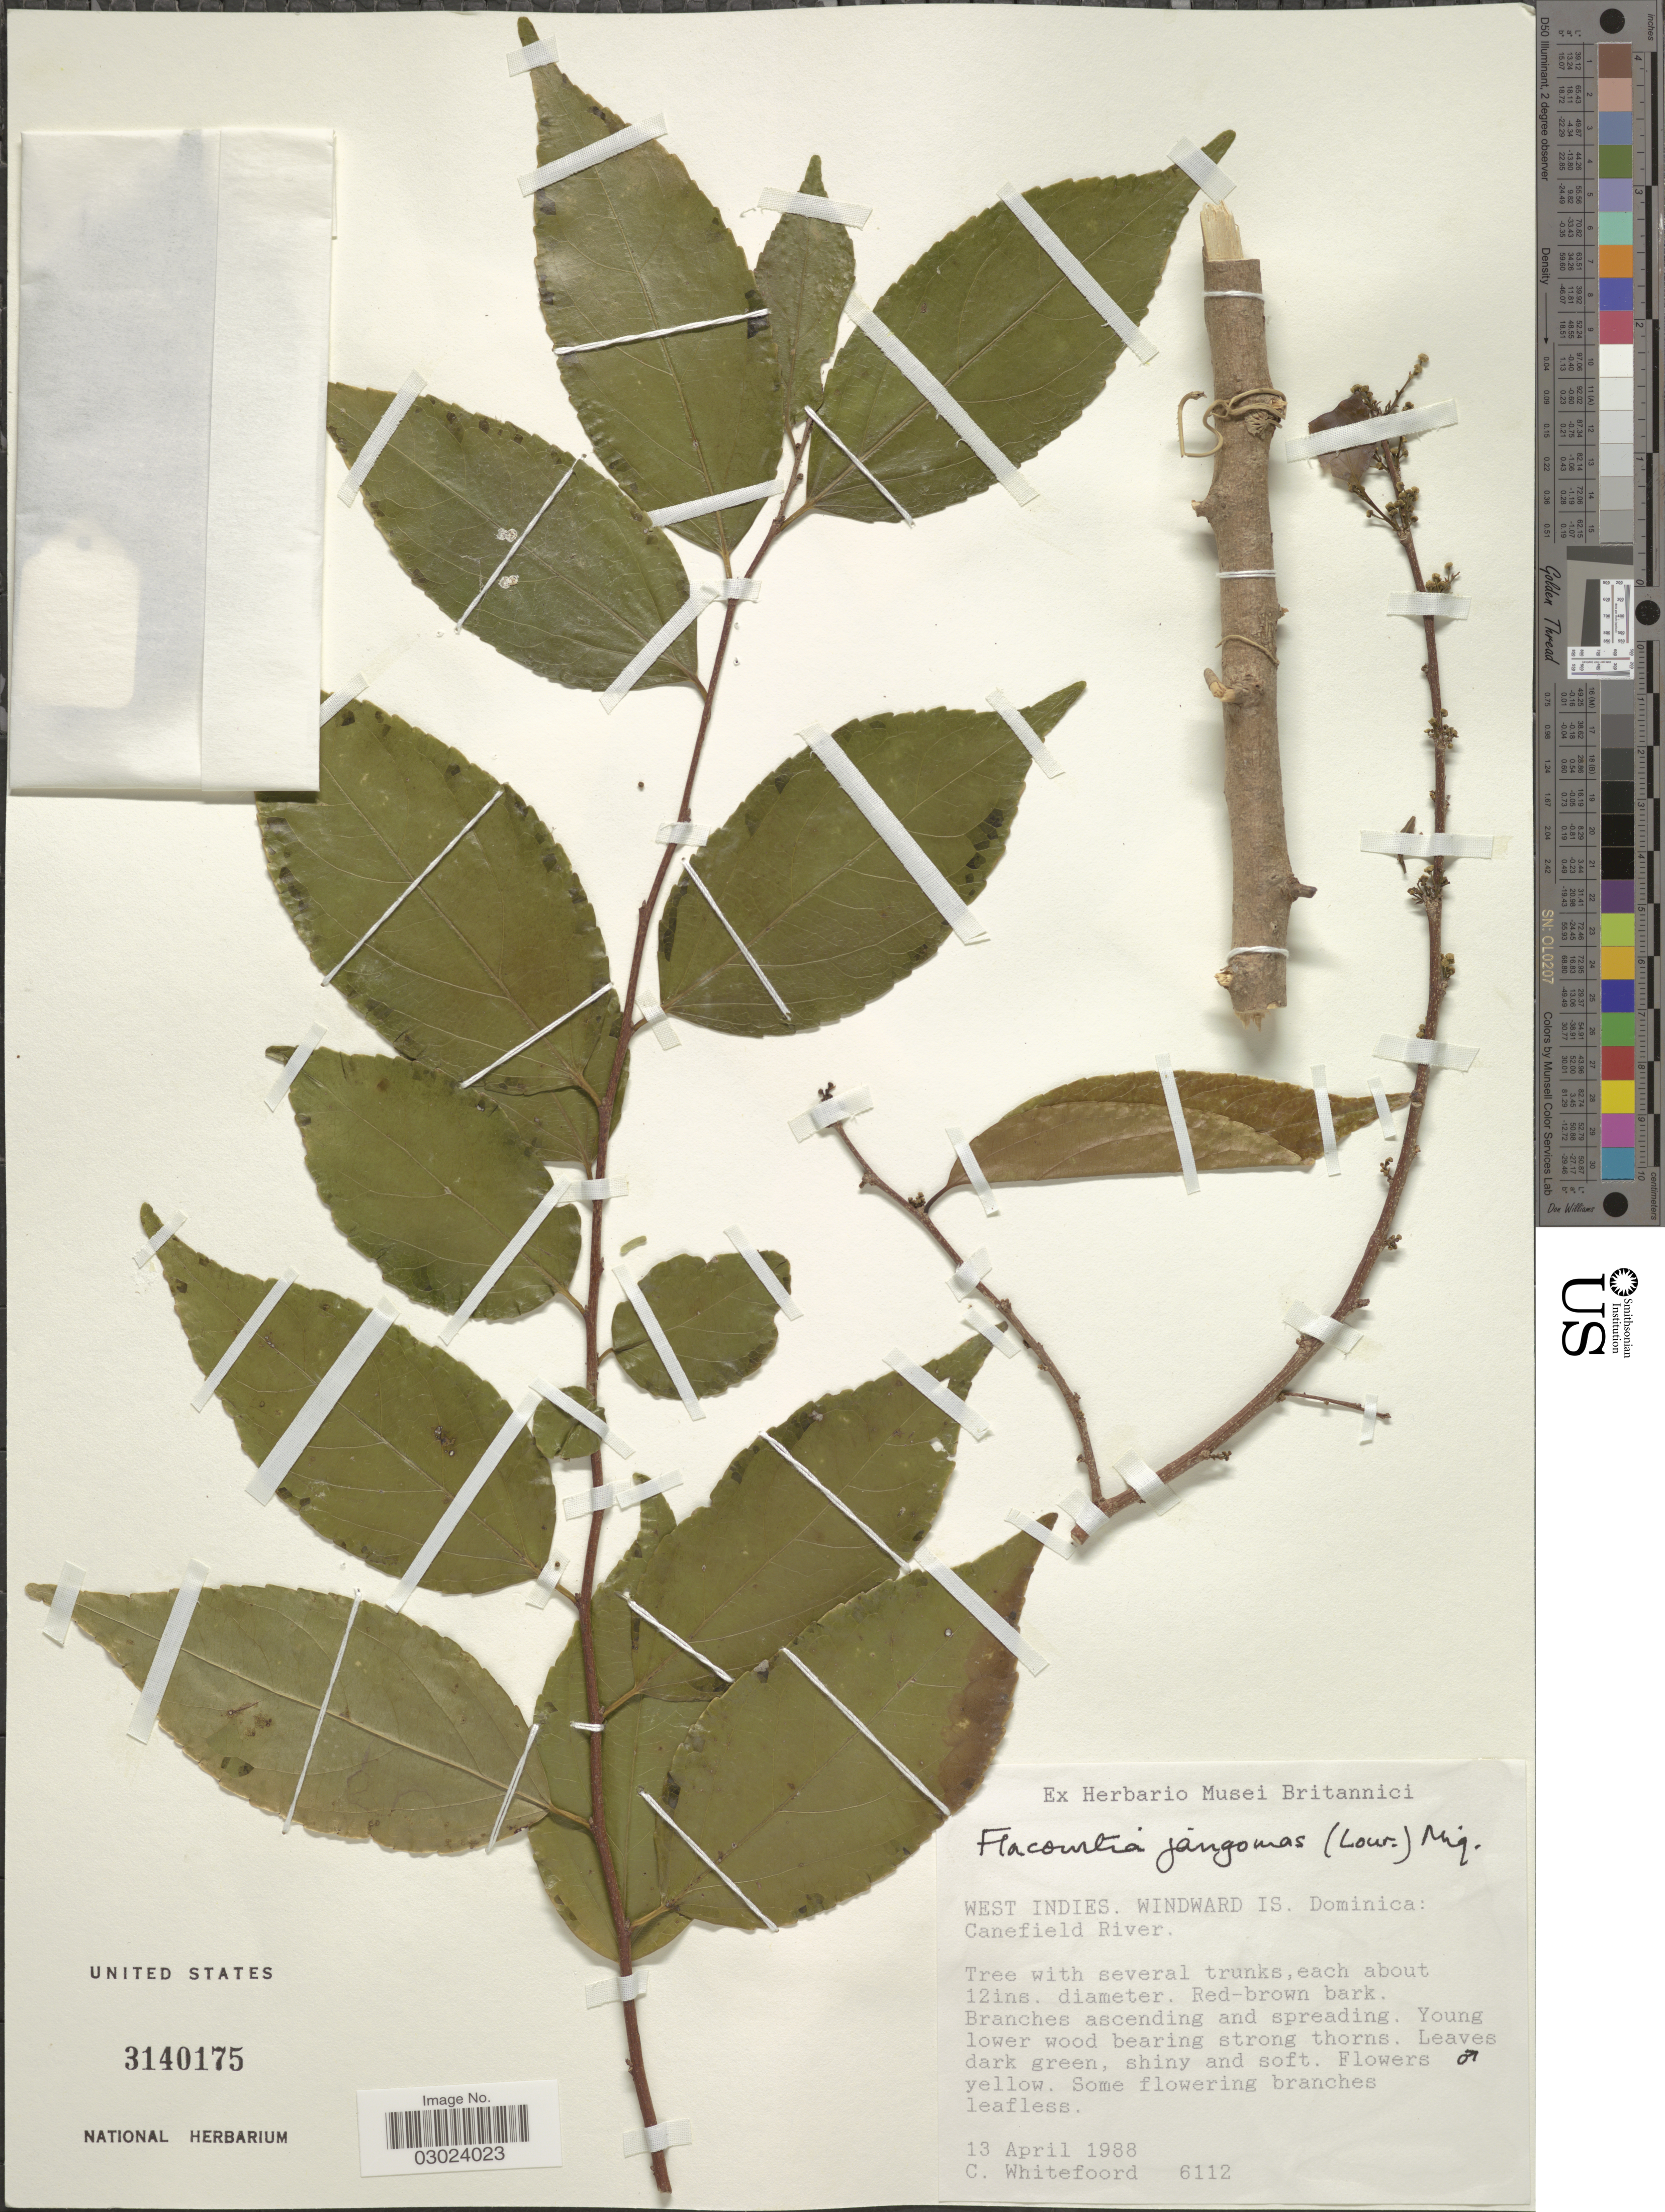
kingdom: Plantae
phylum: Tracheophyta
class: Magnoliopsida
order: Malpighiales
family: Salicaceae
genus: Flacourtia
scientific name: Flacourtia jangomas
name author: (Lour.) Raeusch.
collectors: C. Whitefoord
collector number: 6112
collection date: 1988-04-13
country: Dominica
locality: West Indies. Windward Is. Canefield River.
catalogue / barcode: US 3140175